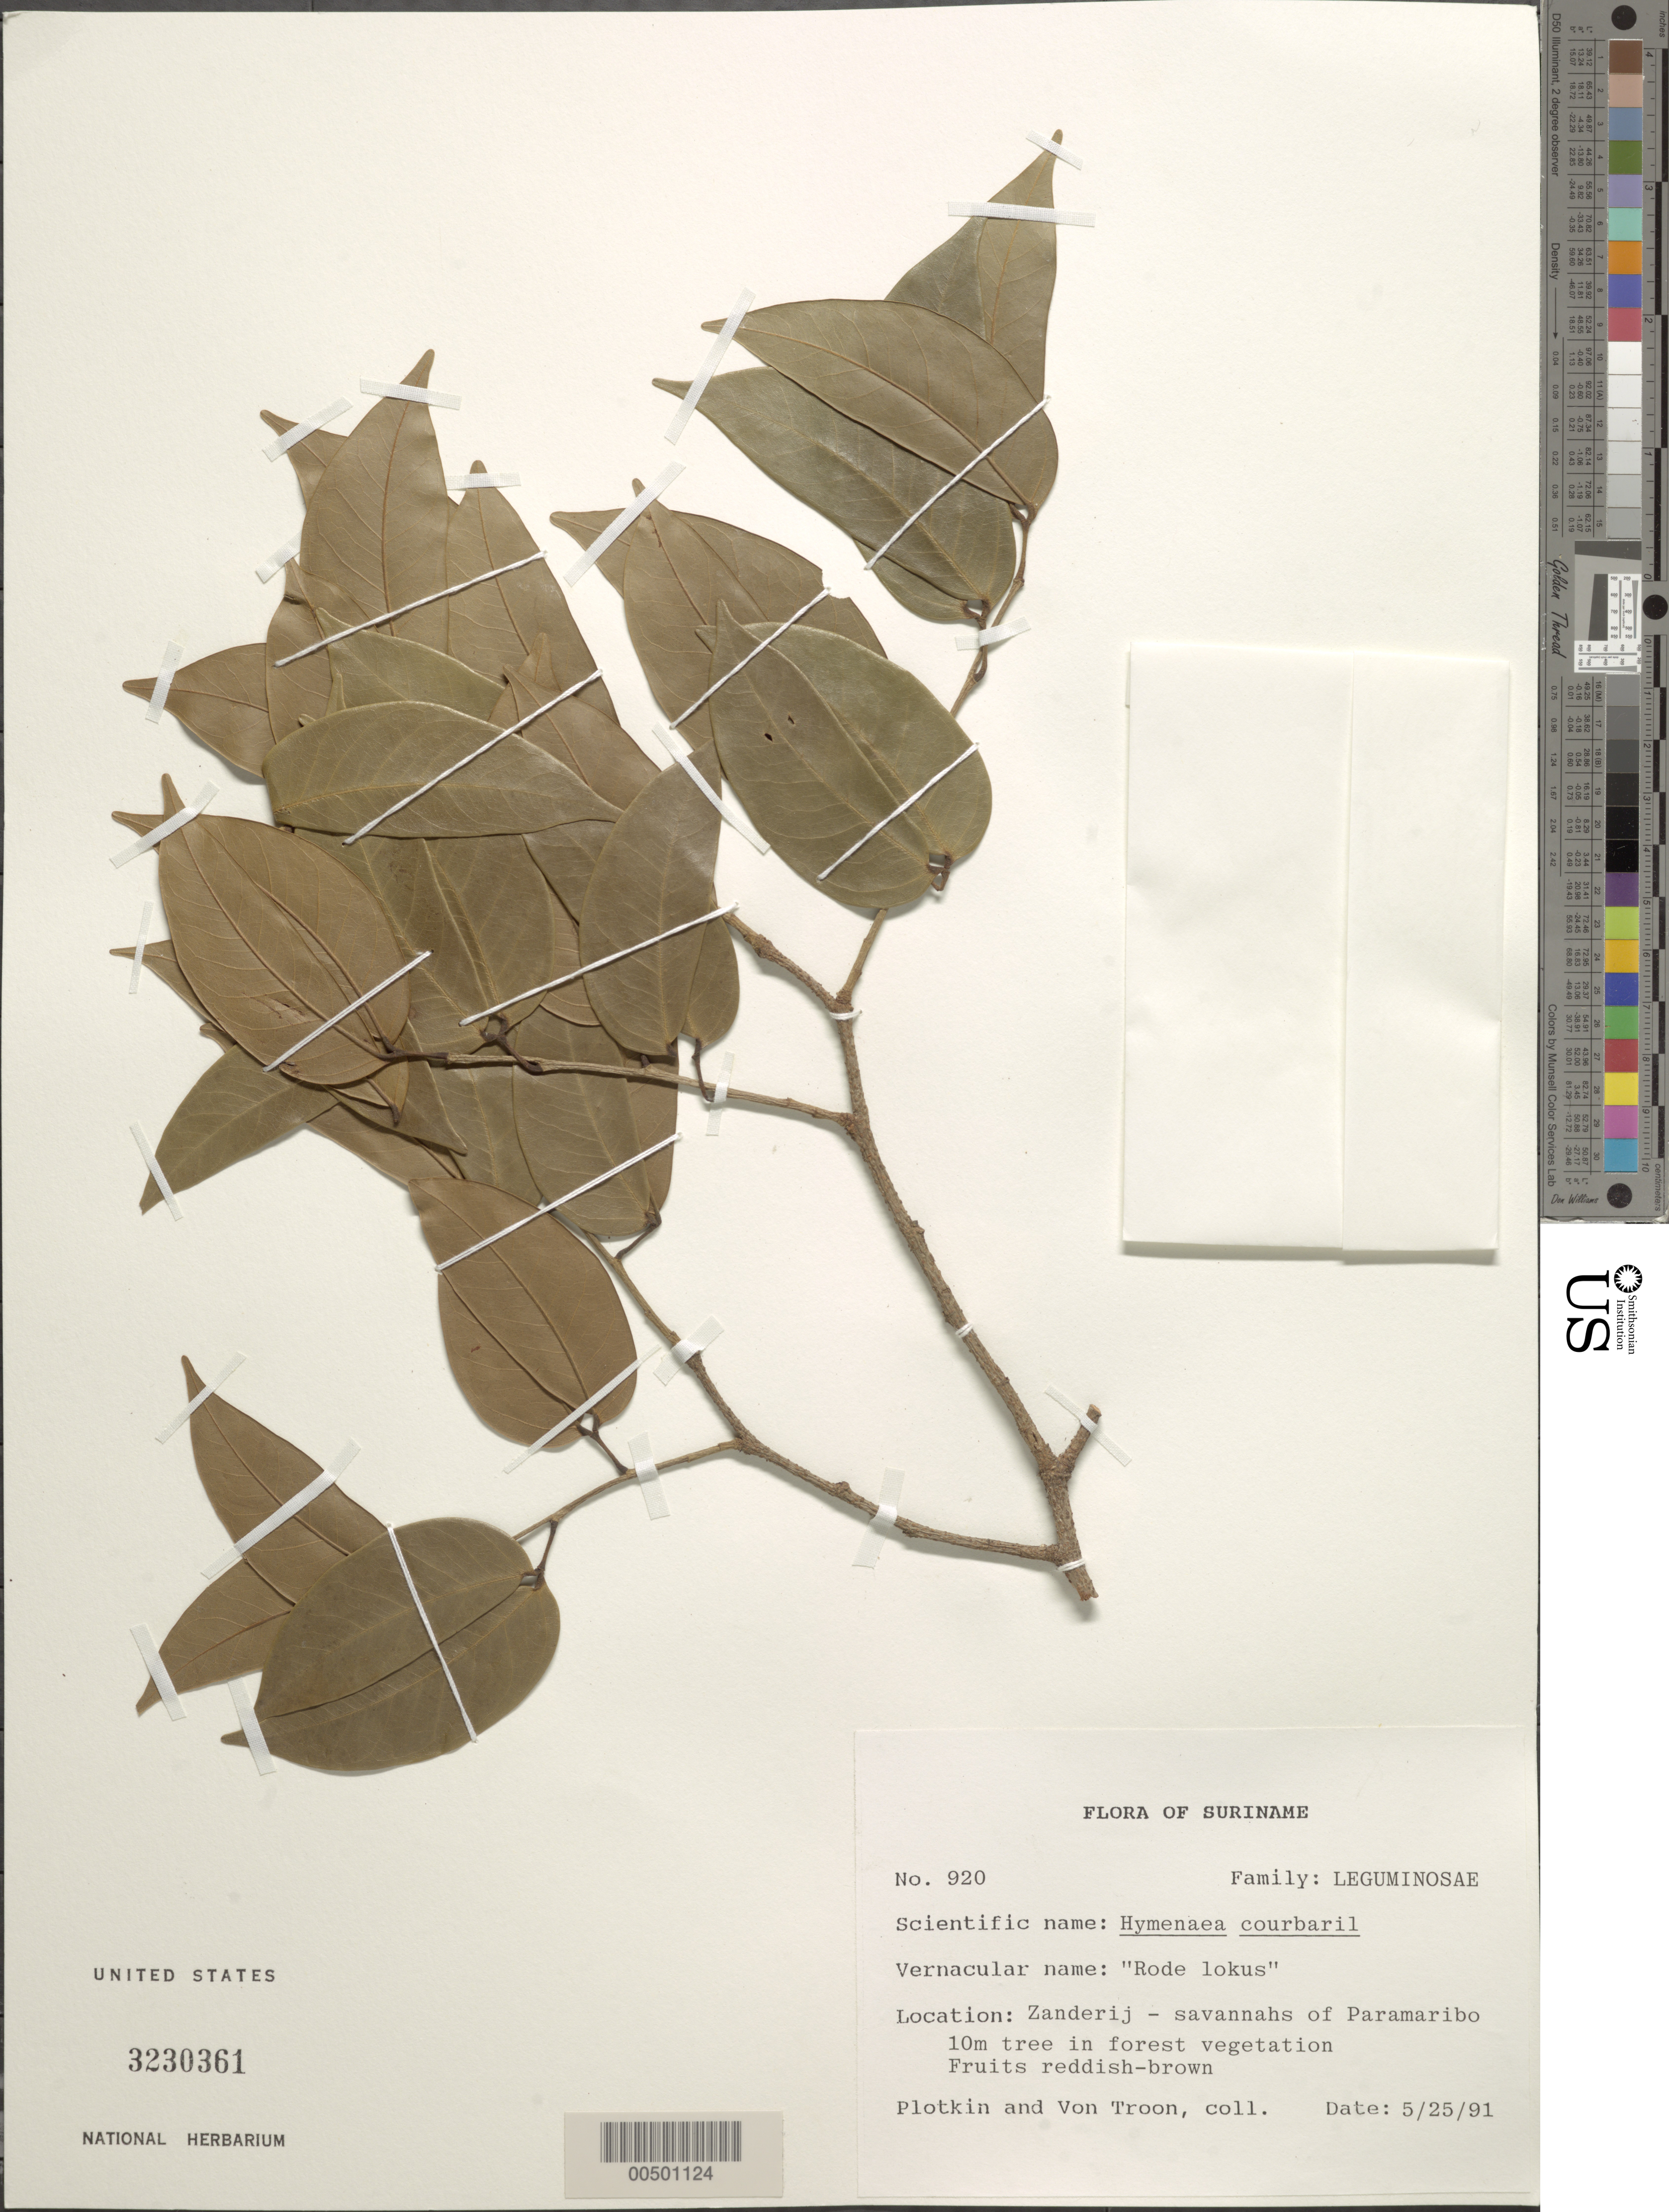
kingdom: Plantae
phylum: Tracheophyta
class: Magnoliopsida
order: Fabales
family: Fabaceae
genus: Hymenaea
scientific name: Hymenaea courbaril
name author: L.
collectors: M. Plotkin & -. Von Troon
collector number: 920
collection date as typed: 25 May 1991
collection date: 1991-05-25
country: Suriname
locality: Zanderij - savannahs of paramaribo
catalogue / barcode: US 3230361